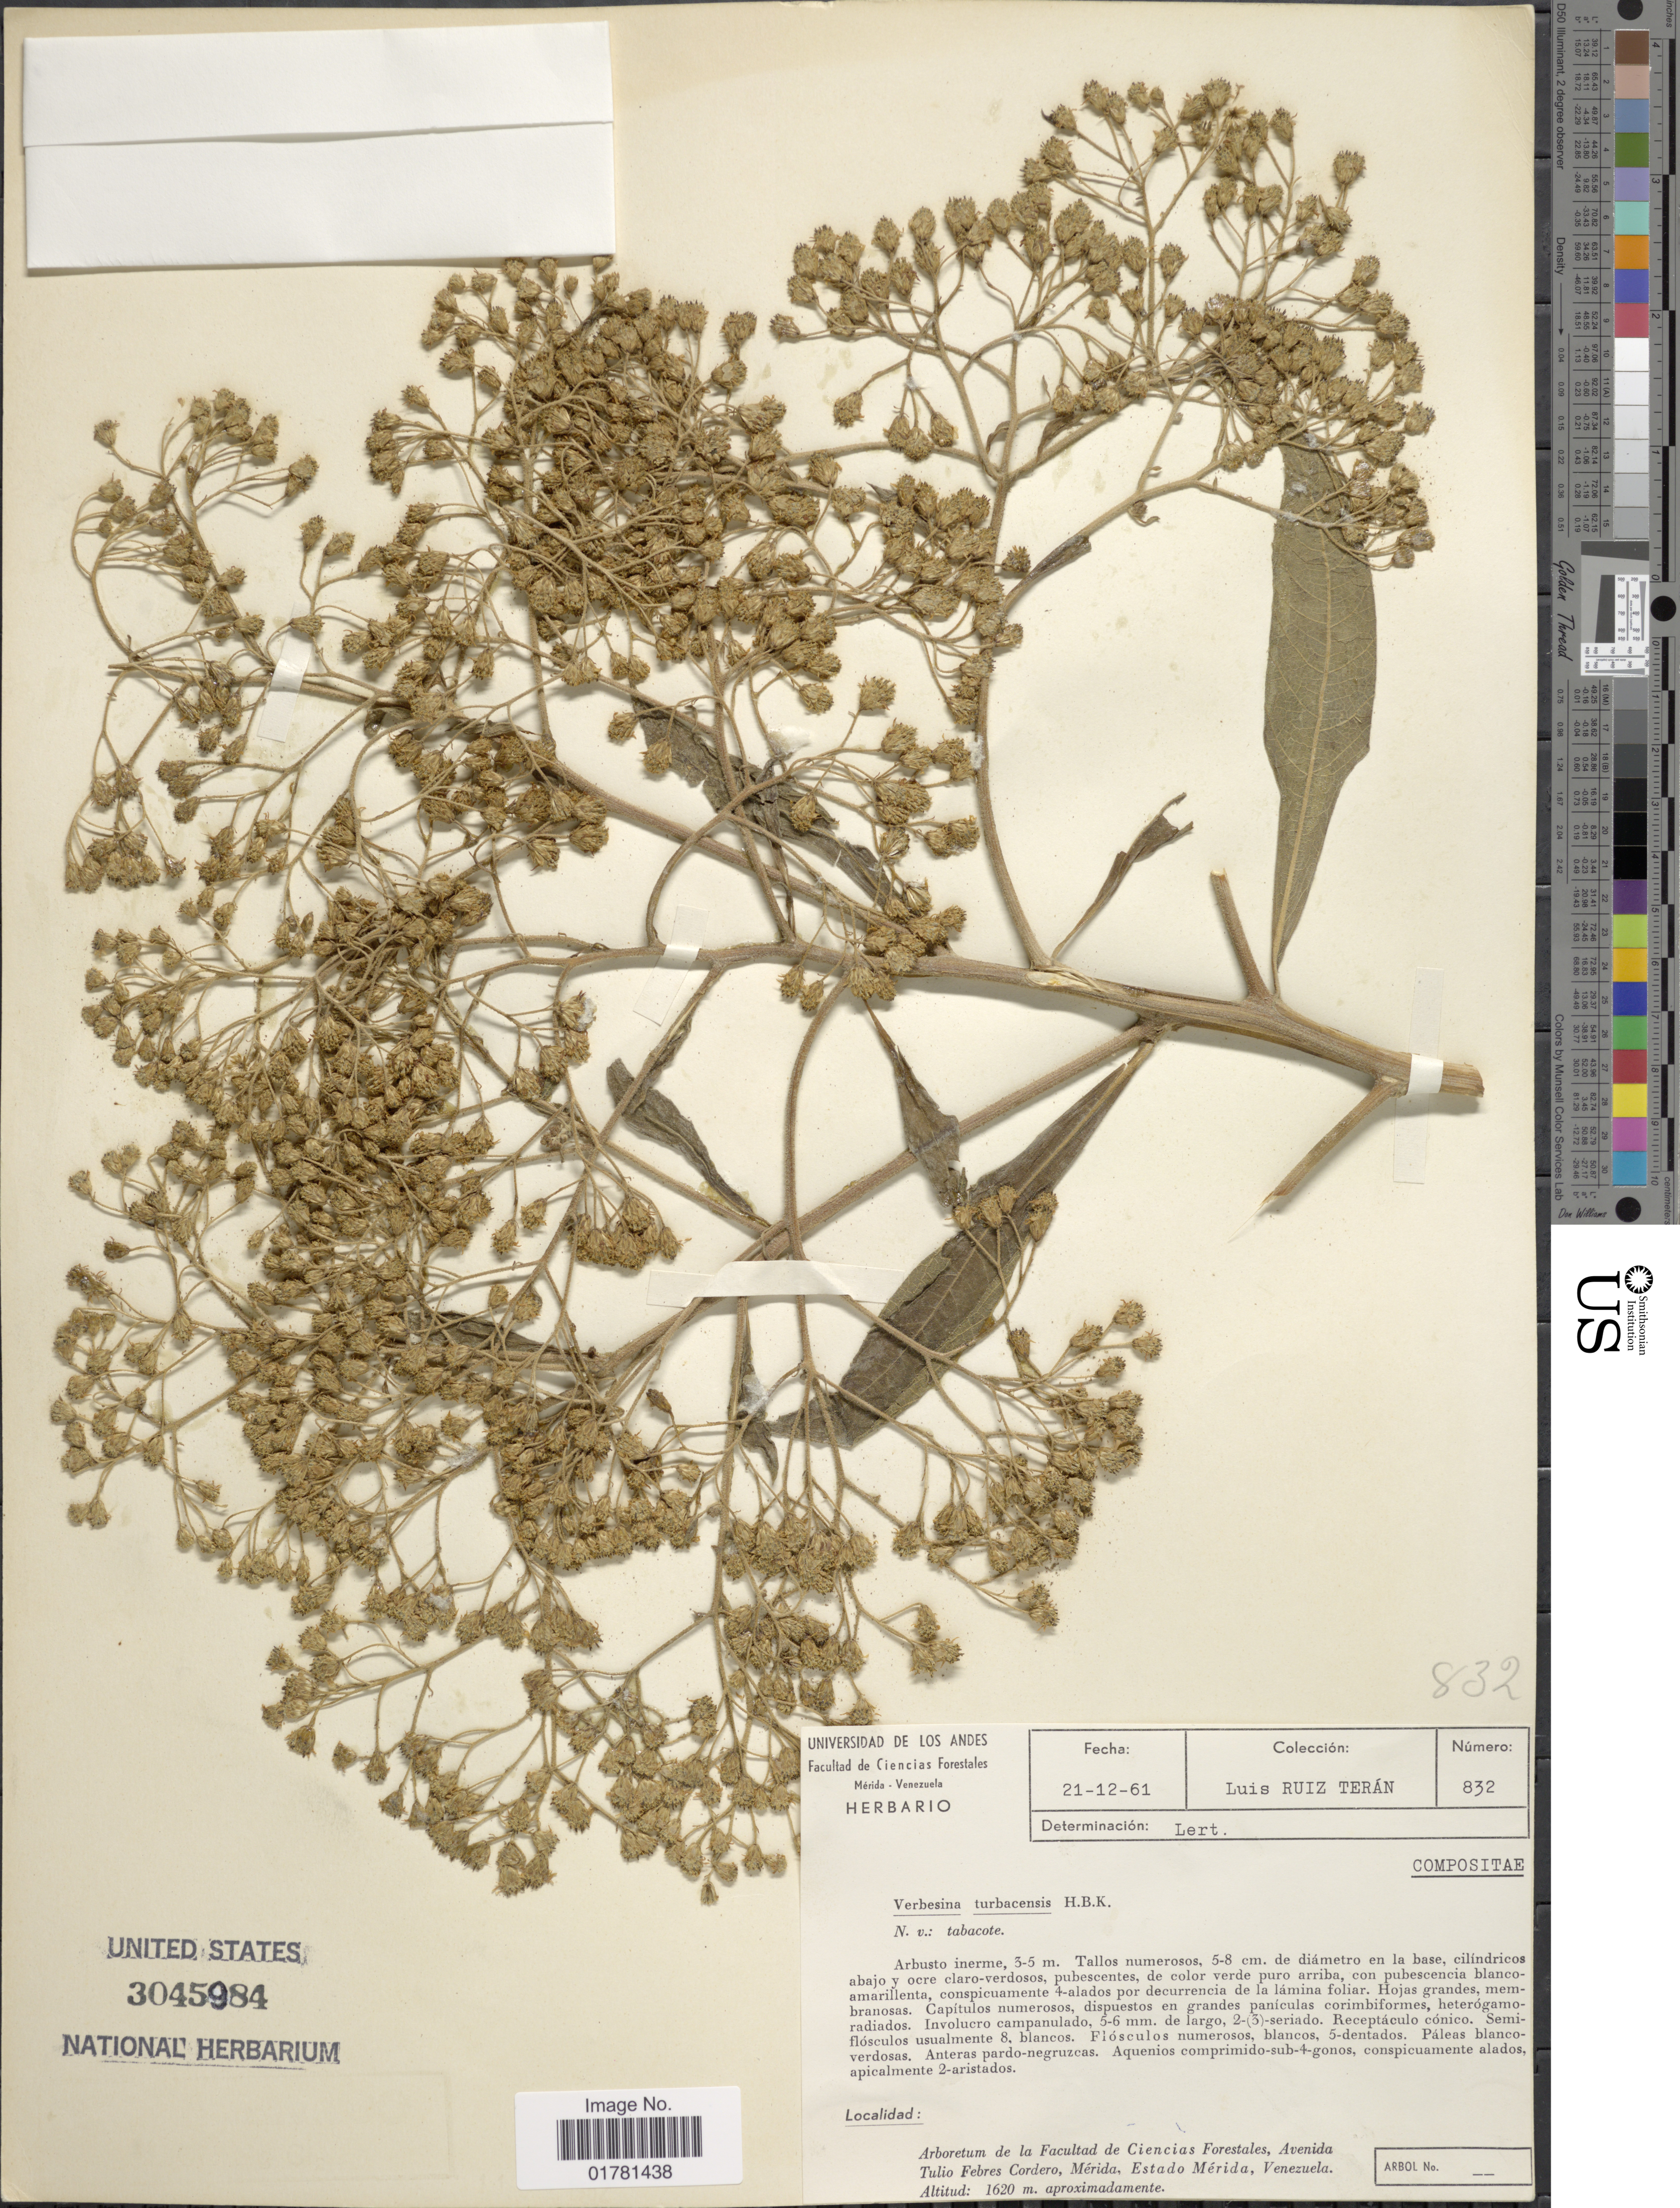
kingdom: Plantae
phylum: Tracheophyta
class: Magnoliopsida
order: Asterales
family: Asteraceae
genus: Verbesina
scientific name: Verbesina turbacensis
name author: Kunth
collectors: L. Teran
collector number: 832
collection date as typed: Transcribed d/m/y: 21/12/61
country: Venezuela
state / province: Mérida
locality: Arboretum de la Facultad de Ciencias Forestales, Avenida Tulio Febres, Mérida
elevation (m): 1620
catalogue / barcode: US 3045984